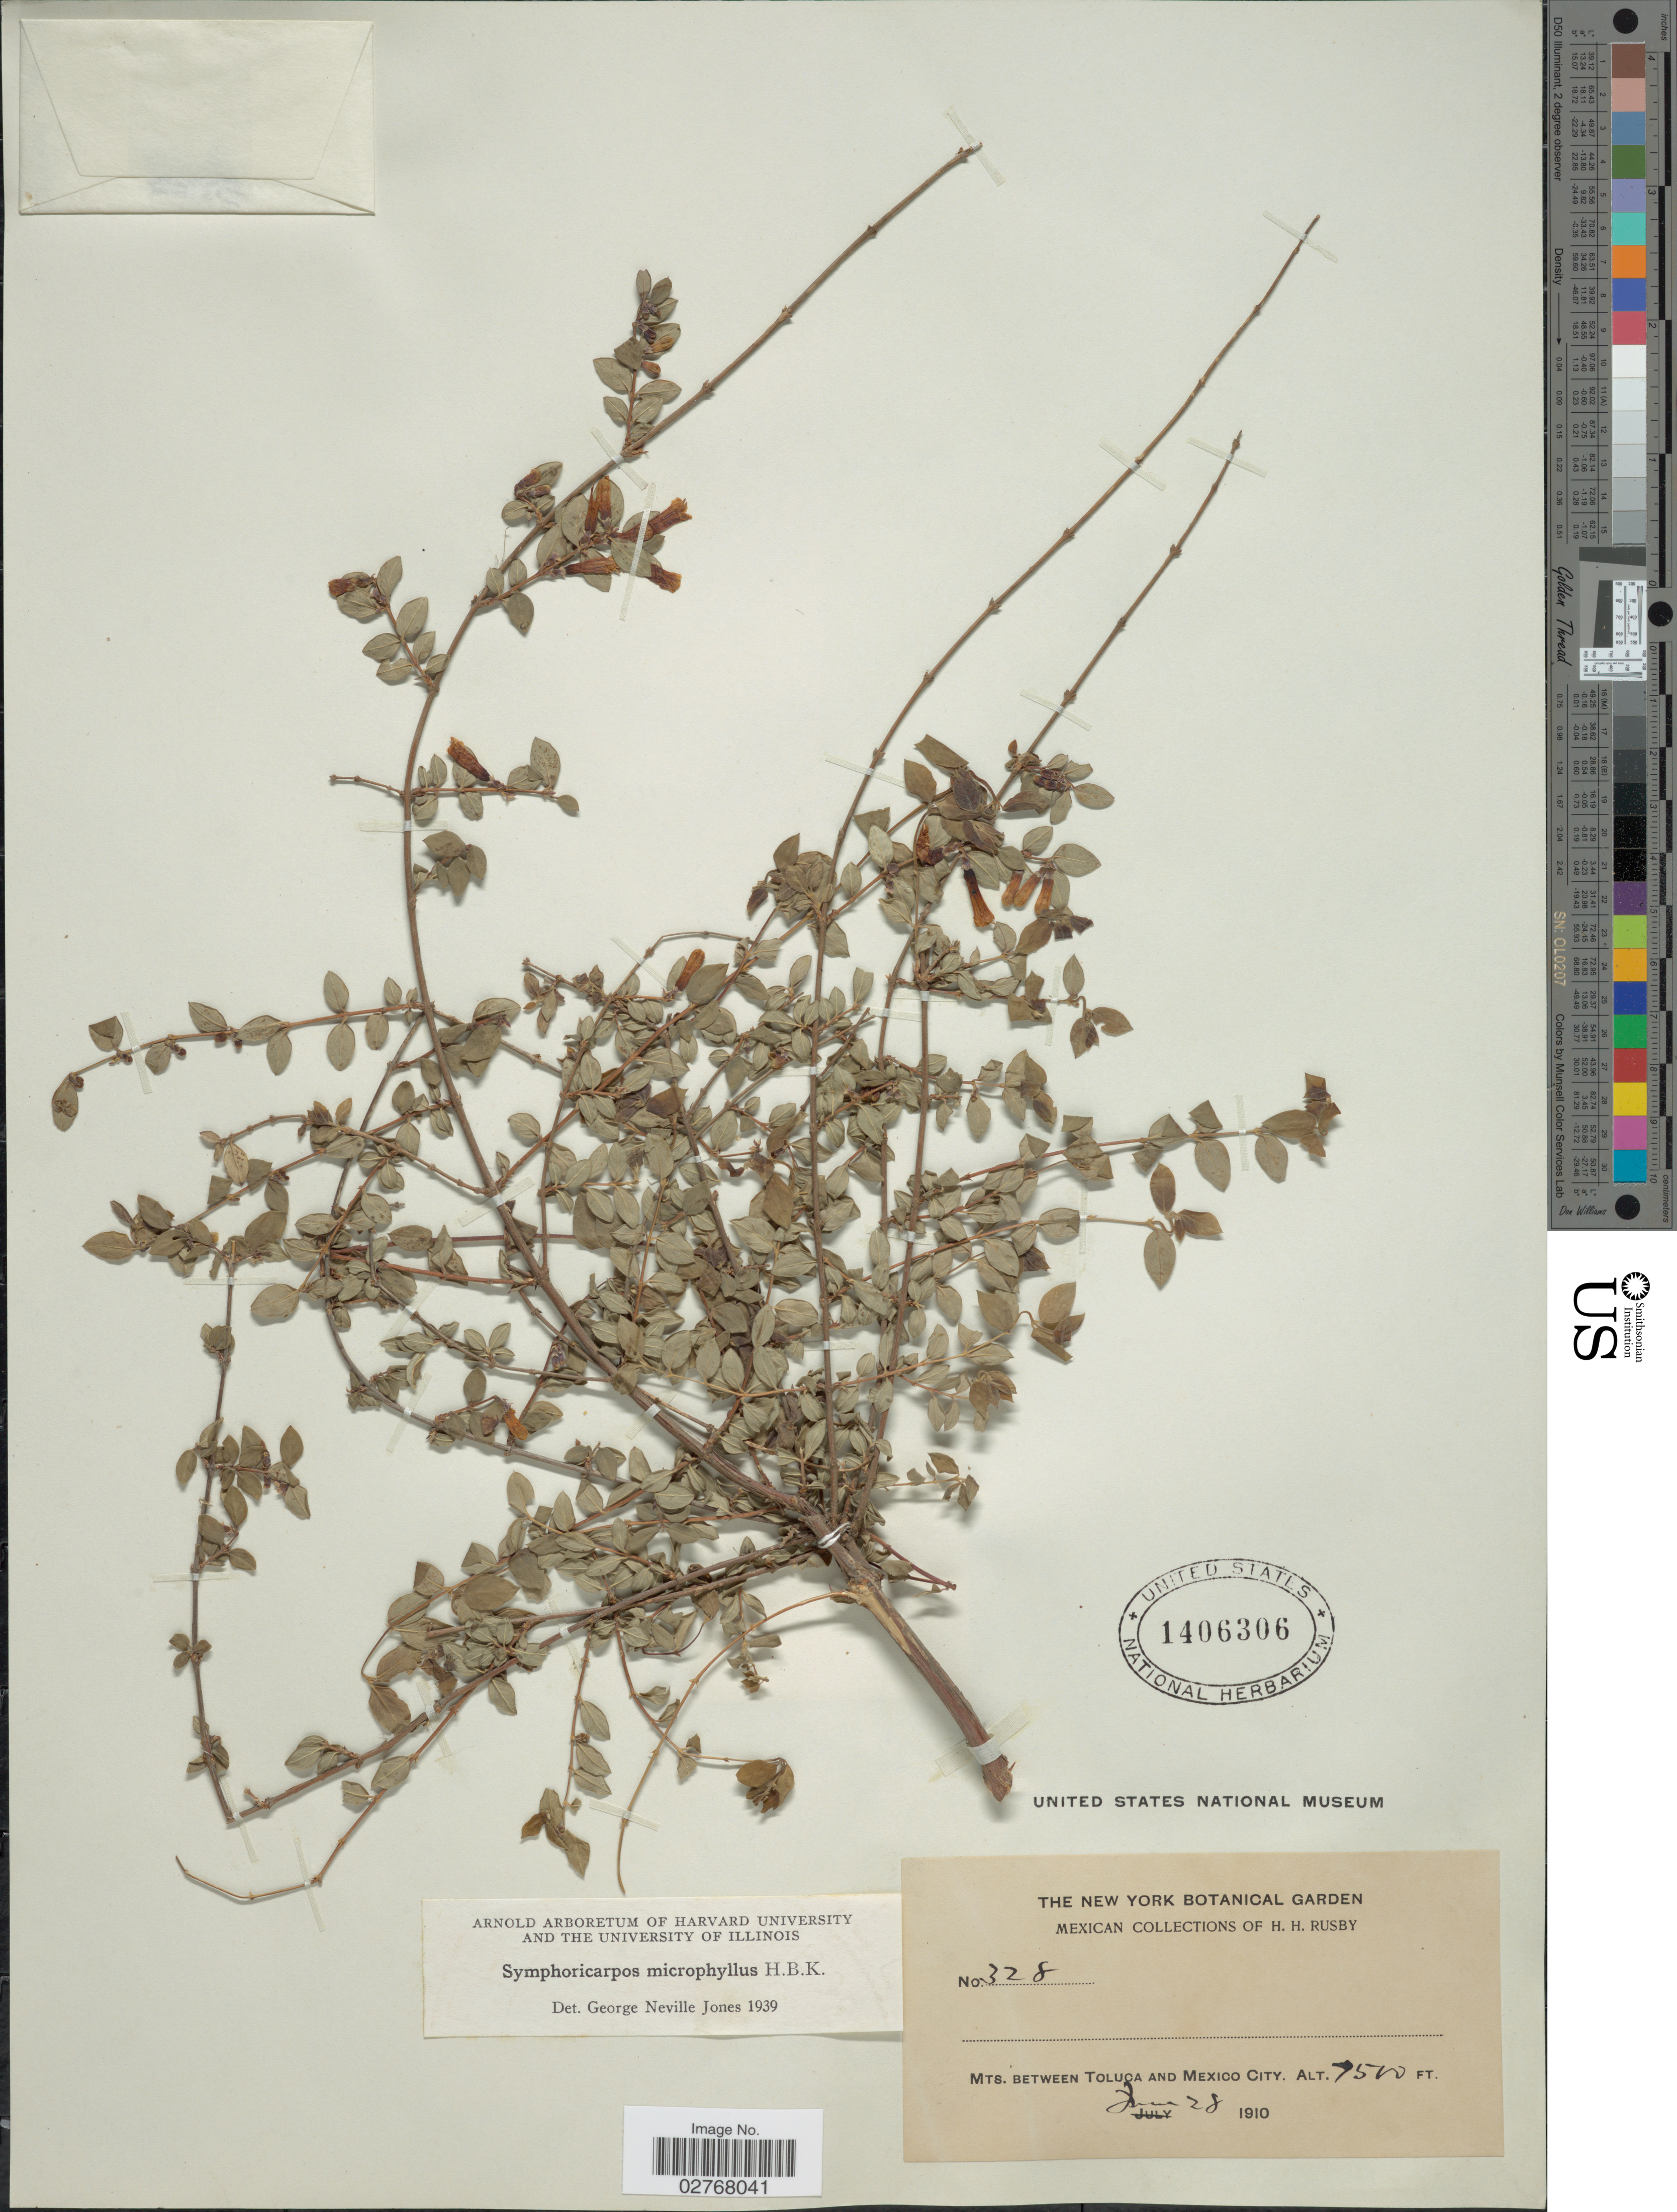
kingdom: Plantae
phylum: Tracheophyta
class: Magnoliopsida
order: Dipsacales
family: Caprifoliaceae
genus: Symphoricarpos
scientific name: Symphoricarpos microphyllus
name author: Kunth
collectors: H. H. Rusby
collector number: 328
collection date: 1910-06-28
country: Mexico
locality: Mts. Between Toluca and Mexico City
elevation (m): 2286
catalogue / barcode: US 1406306